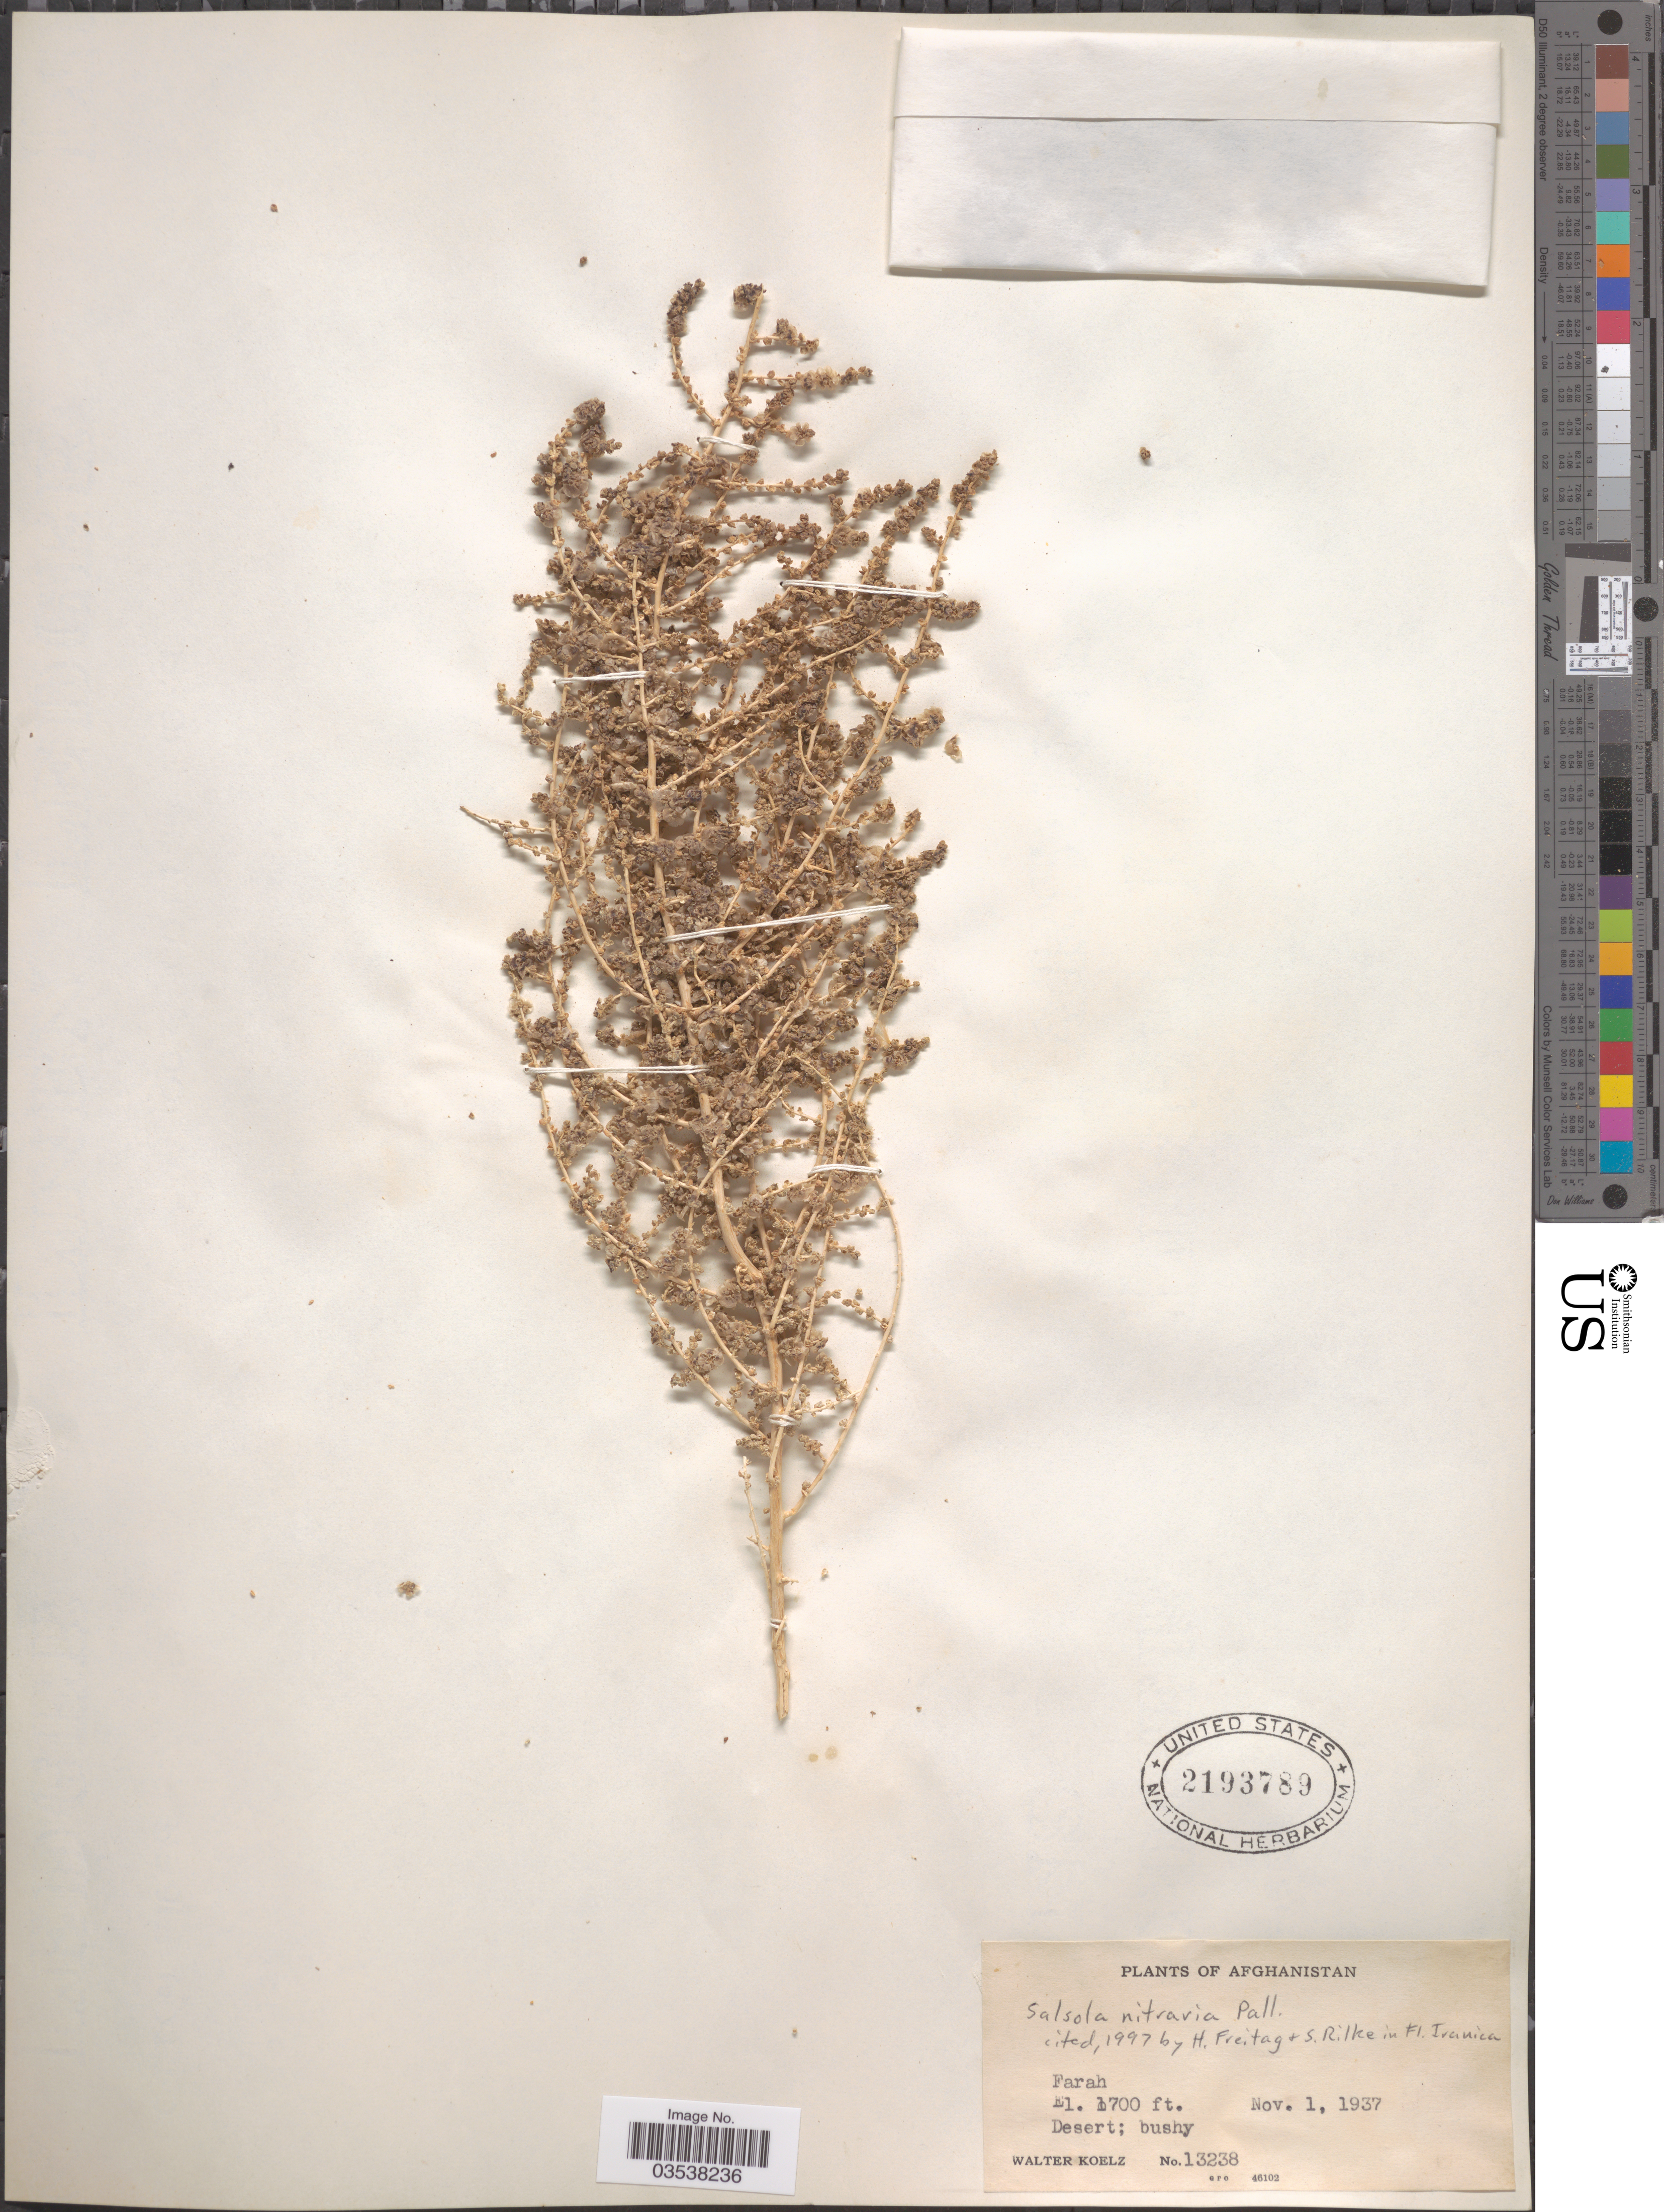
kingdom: Plantae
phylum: Tracheophyta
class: Magnoliopsida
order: Caryophyllales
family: Amaranthaceae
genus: Caroxylon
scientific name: Caroxylon nitrarium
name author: (Pall.) Akhani & Roalson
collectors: W. N. Koelz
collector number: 13238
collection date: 1937-11-01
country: Afghanistan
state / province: Farah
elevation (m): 518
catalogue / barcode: US 2193789